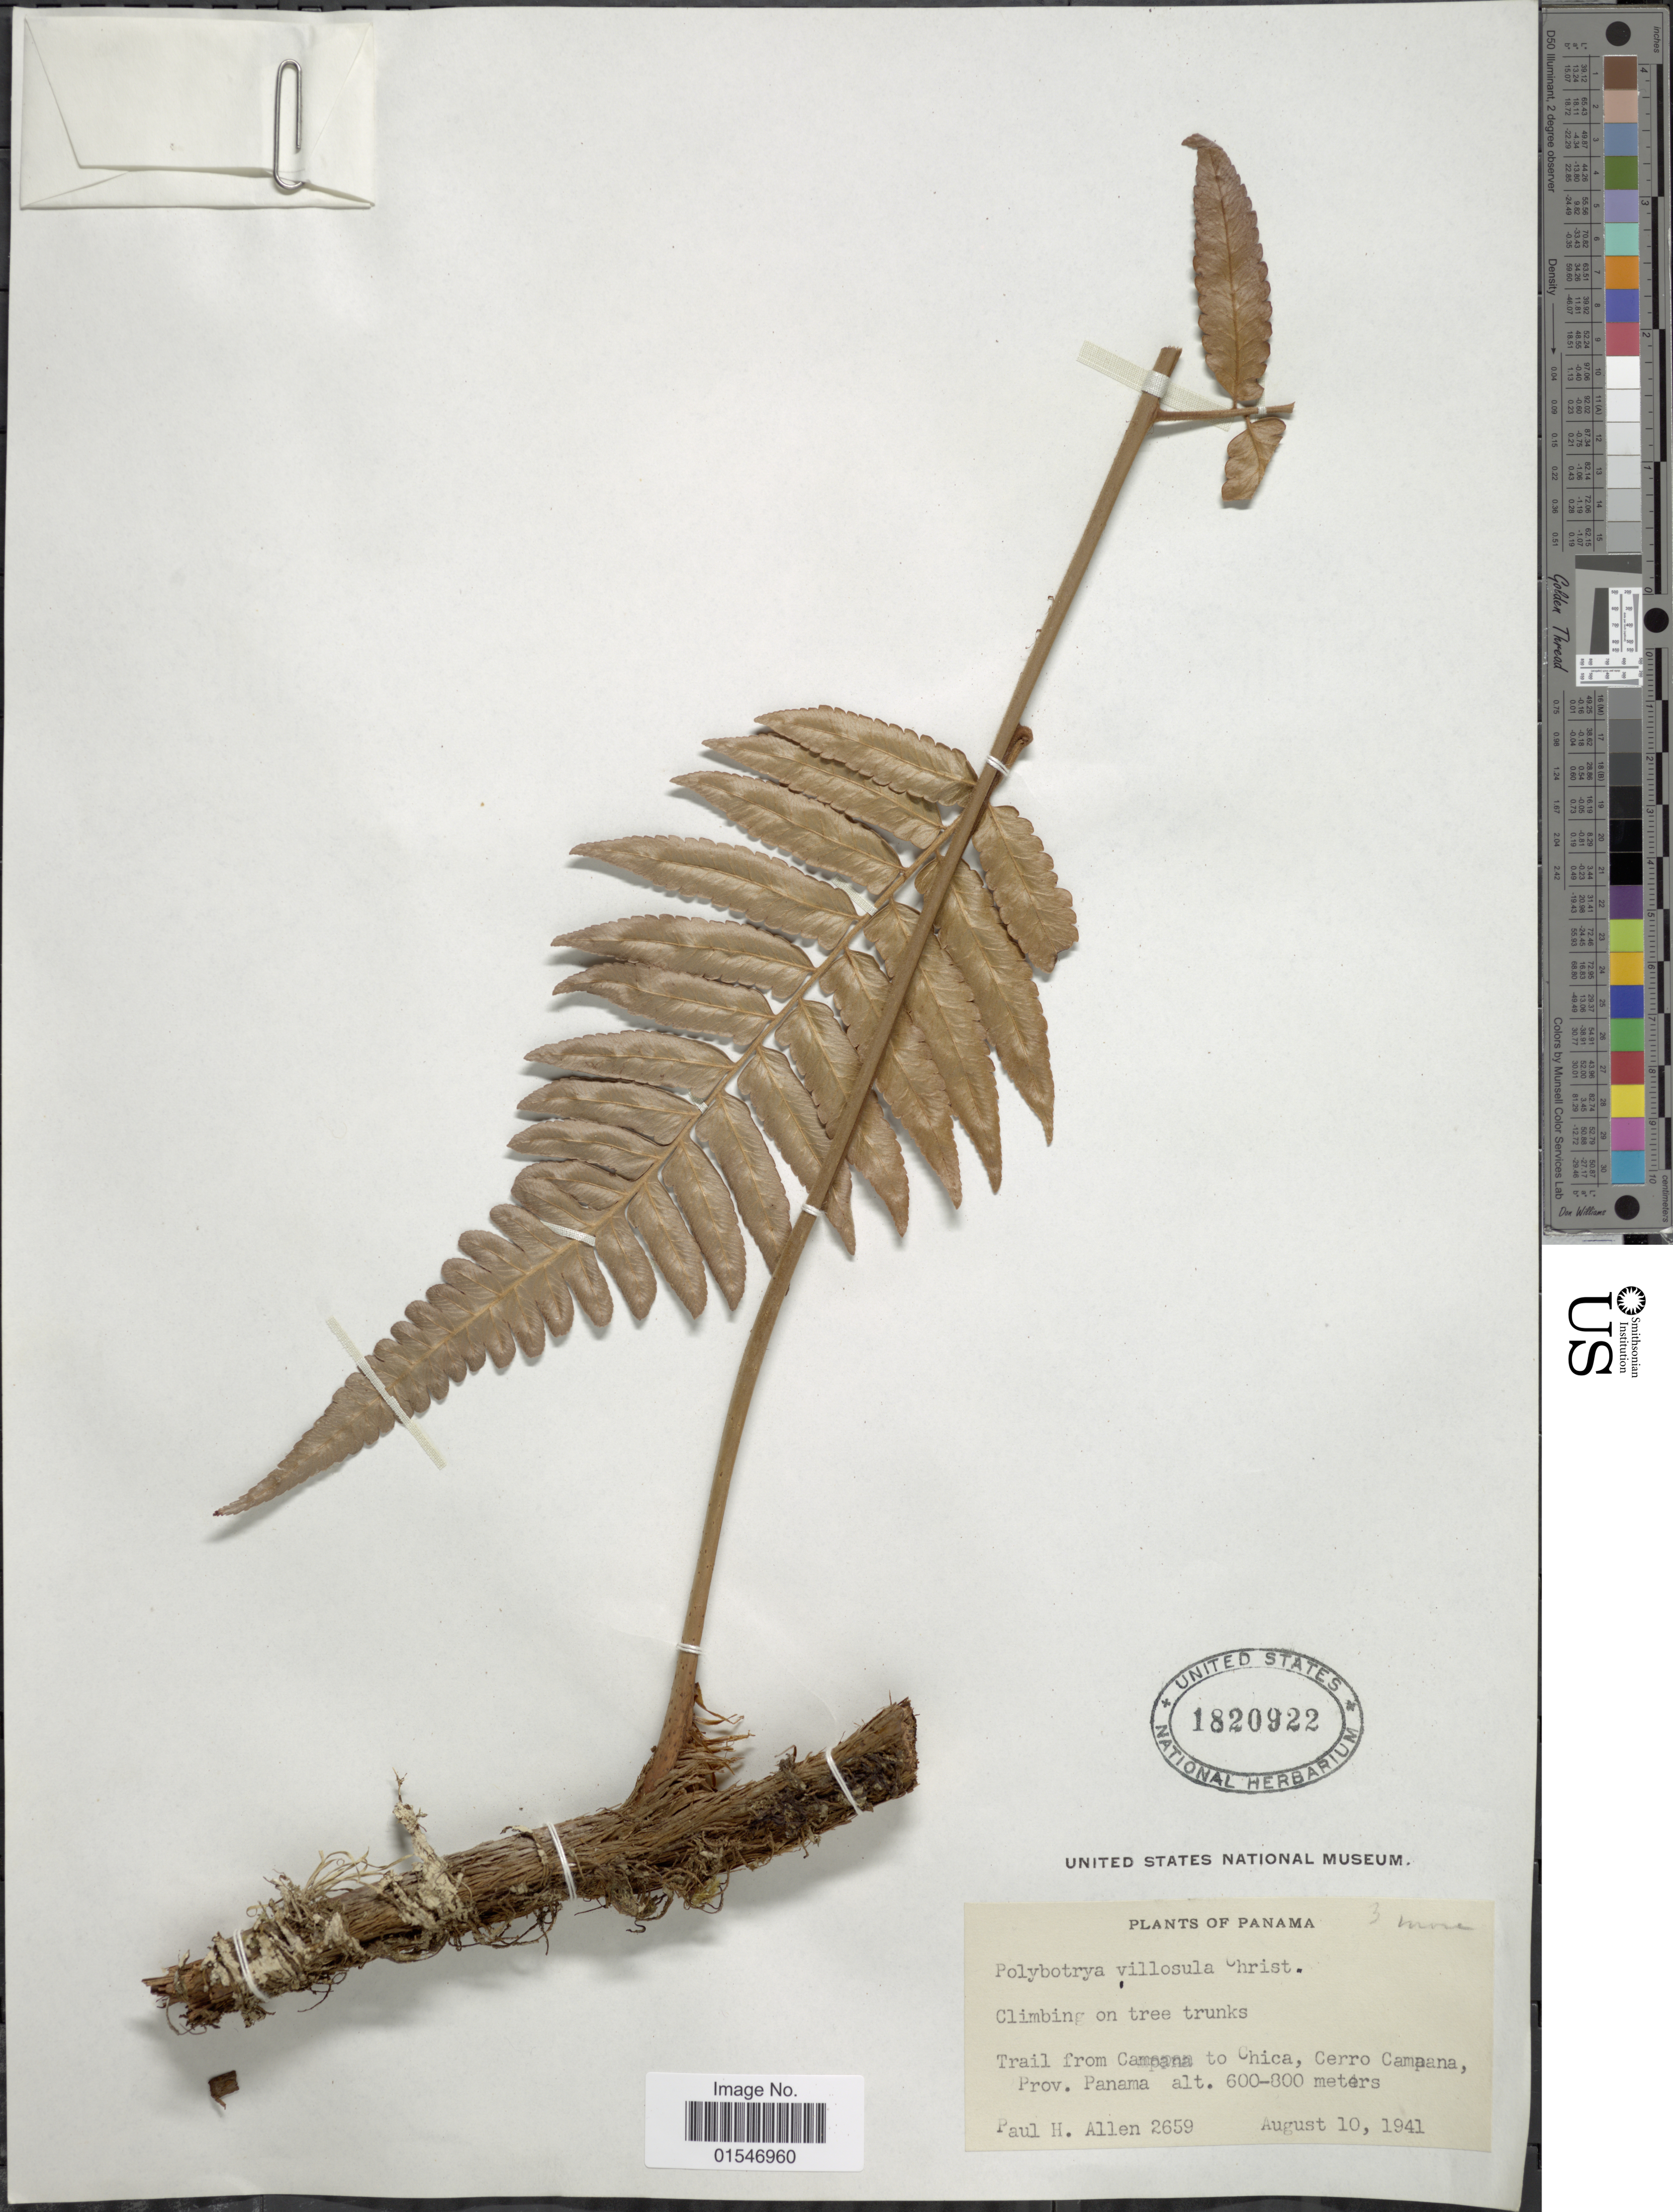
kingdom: Plantae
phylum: Tracheophyta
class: Polypodiopsida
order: Polypodiales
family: Dryopteridaceae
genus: Polybotrya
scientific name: Polybotrya caudata f. caudata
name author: Kunze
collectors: P. H. Allen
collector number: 2659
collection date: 1941-08-10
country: Panama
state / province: Panamá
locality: Panama, Trail from Campana to Chica, Cerro Campana, Prov. Panama.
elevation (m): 600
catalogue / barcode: US 1820922